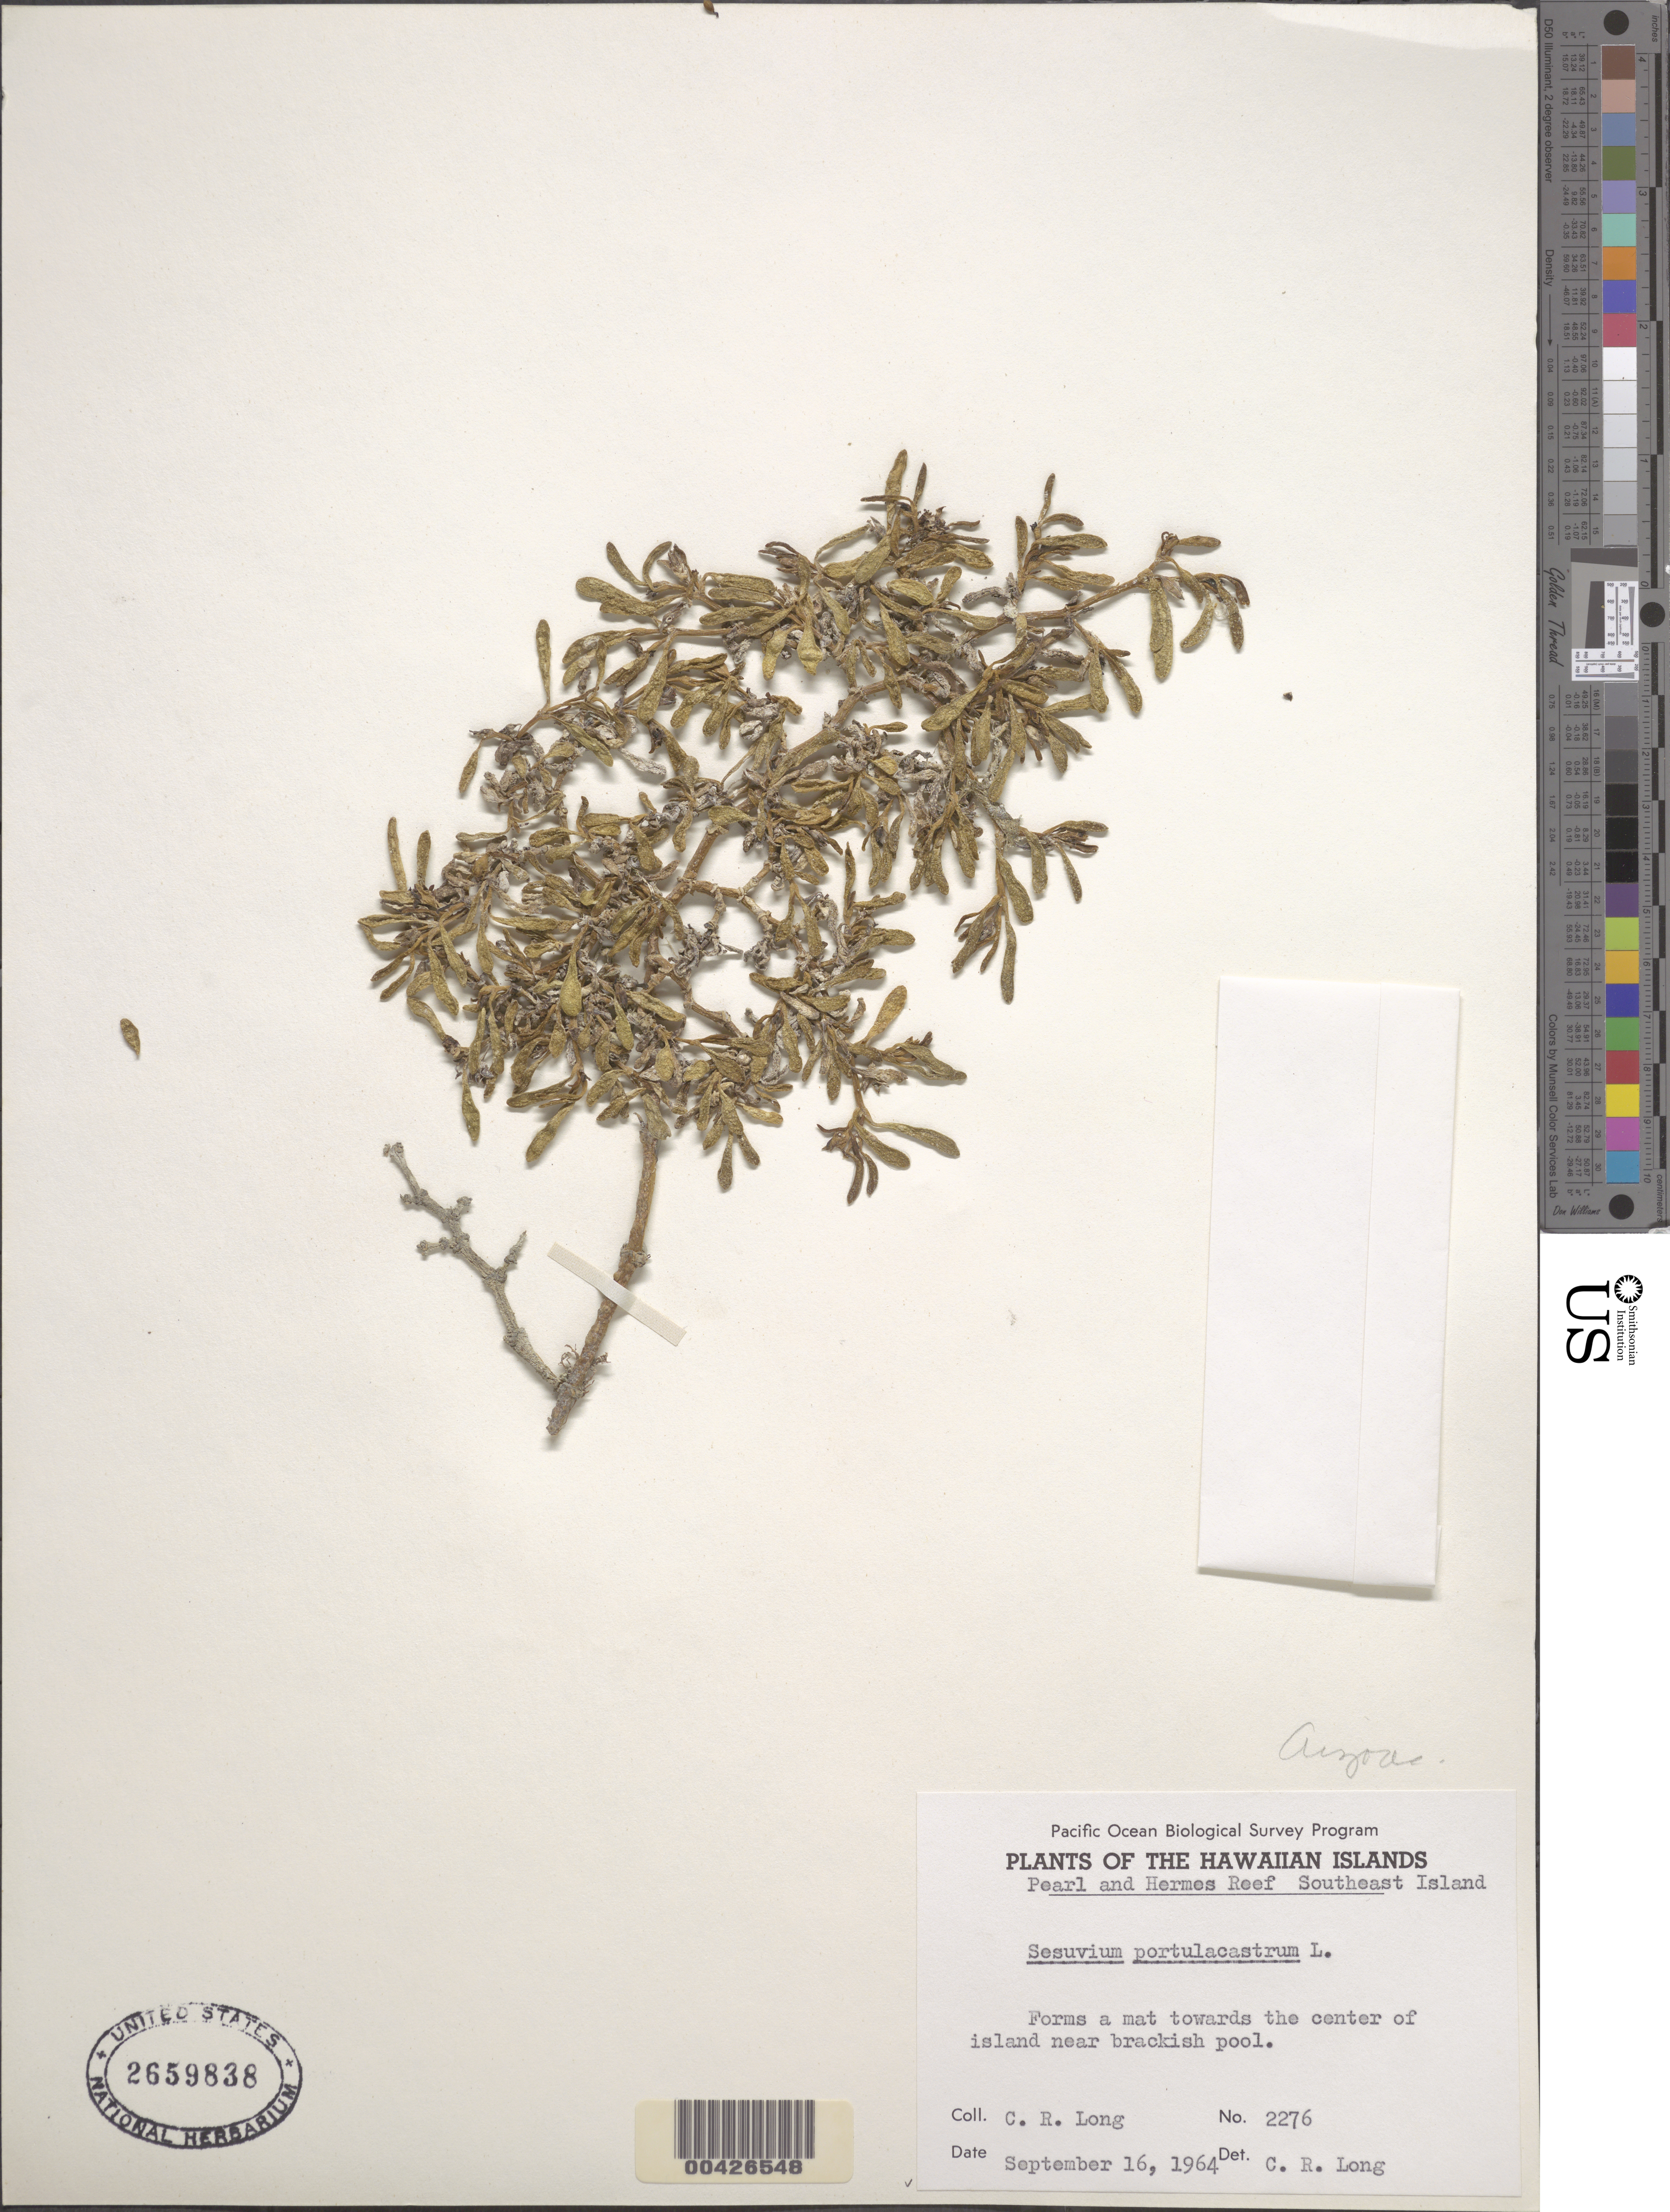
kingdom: Plantae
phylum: Tracheophyta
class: Magnoliopsida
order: Caryophyllales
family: Aizoaceae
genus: Sesuvium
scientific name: Sesuvium portulacastrum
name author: (L.) L.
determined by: Long, C. R.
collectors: C. Long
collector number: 2276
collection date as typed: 16 Sep 1964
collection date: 1964-09-16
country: United States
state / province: Hawaii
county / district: Honolulu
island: Pearl and Hermes Atoll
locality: Southeast Islet, towards the center of island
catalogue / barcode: US 2659838